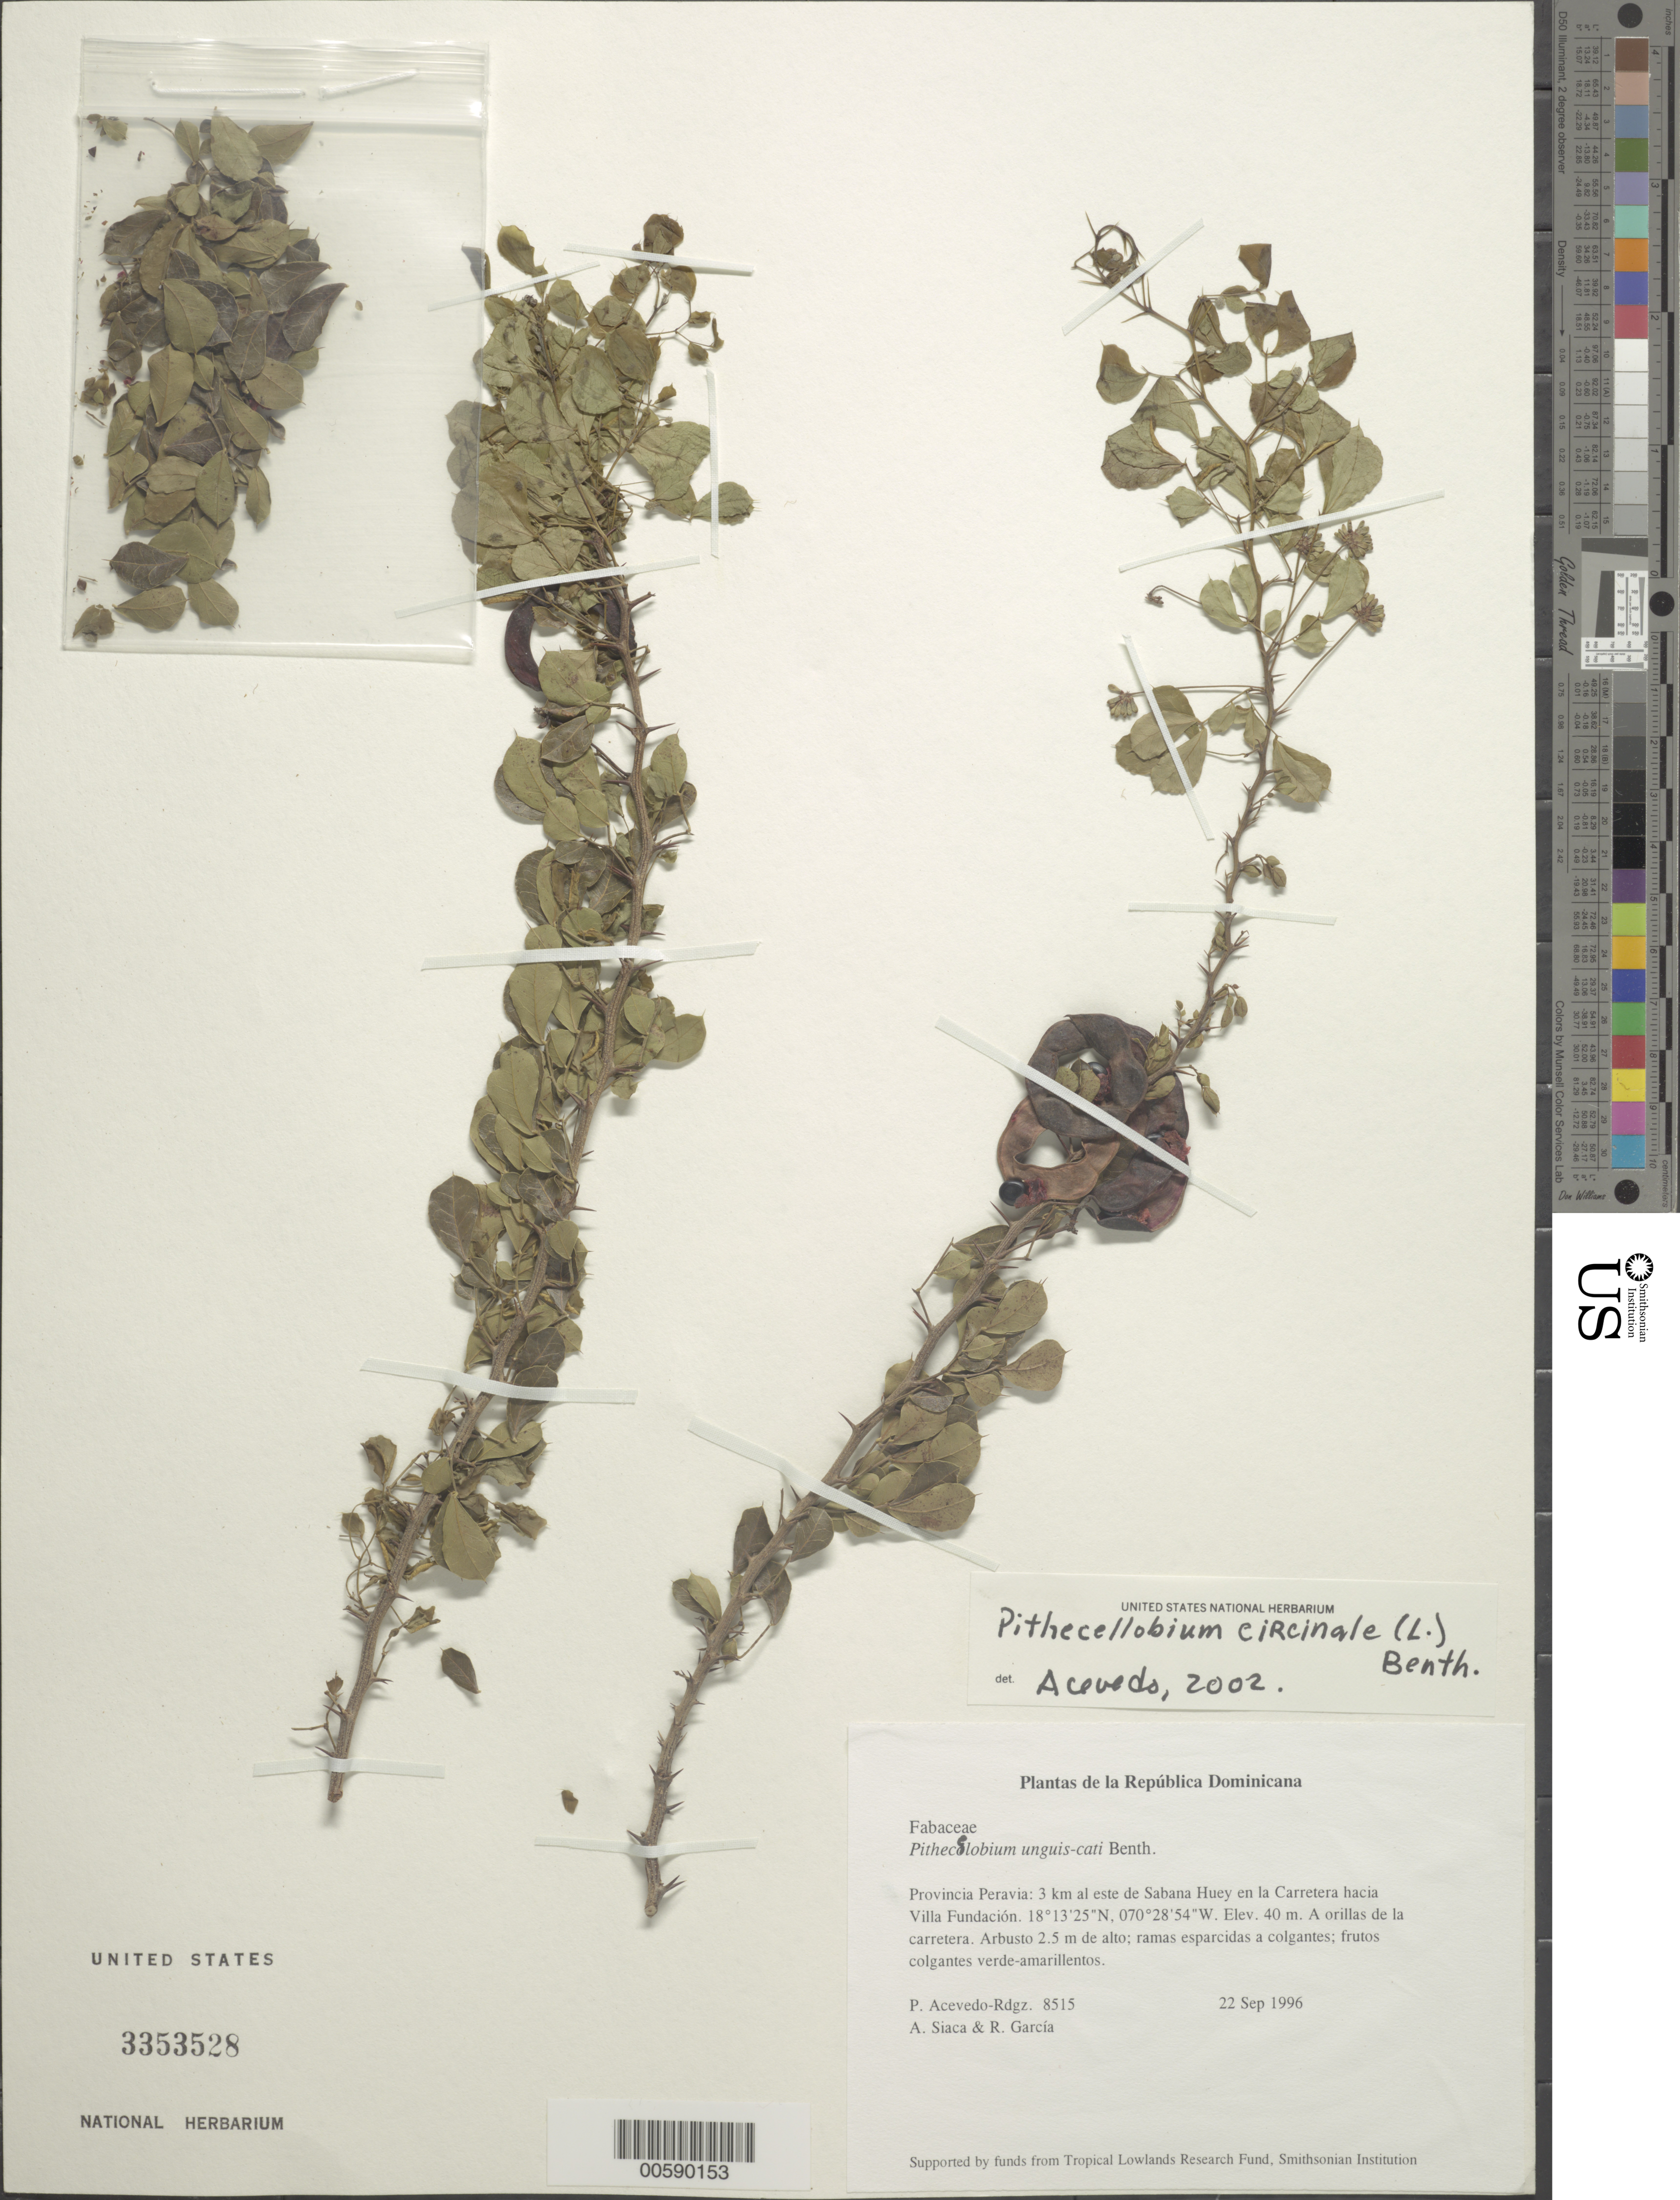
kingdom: Plantae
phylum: Tracheophyta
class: Magnoliopsida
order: Fabales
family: Fabaceae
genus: Pithecellobium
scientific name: Pithecellobium circinale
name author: (L.) Benth.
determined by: Acevedo-Rodríguez, P., (BOT), Smithsonian Institution - National Museum of Natural History (UNITED STATES)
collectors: P. Acevedo-Rodr., A. Siaca & R. G. García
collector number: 8515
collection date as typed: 22 Sep 1996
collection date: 1996-09-22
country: Dominican Republic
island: Hispaniola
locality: Provincia Peravia: 3 km al este de Sabana Huey en la Carretera hacia Villa Fundación.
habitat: A orillas de la carretera.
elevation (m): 40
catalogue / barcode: US 3353528